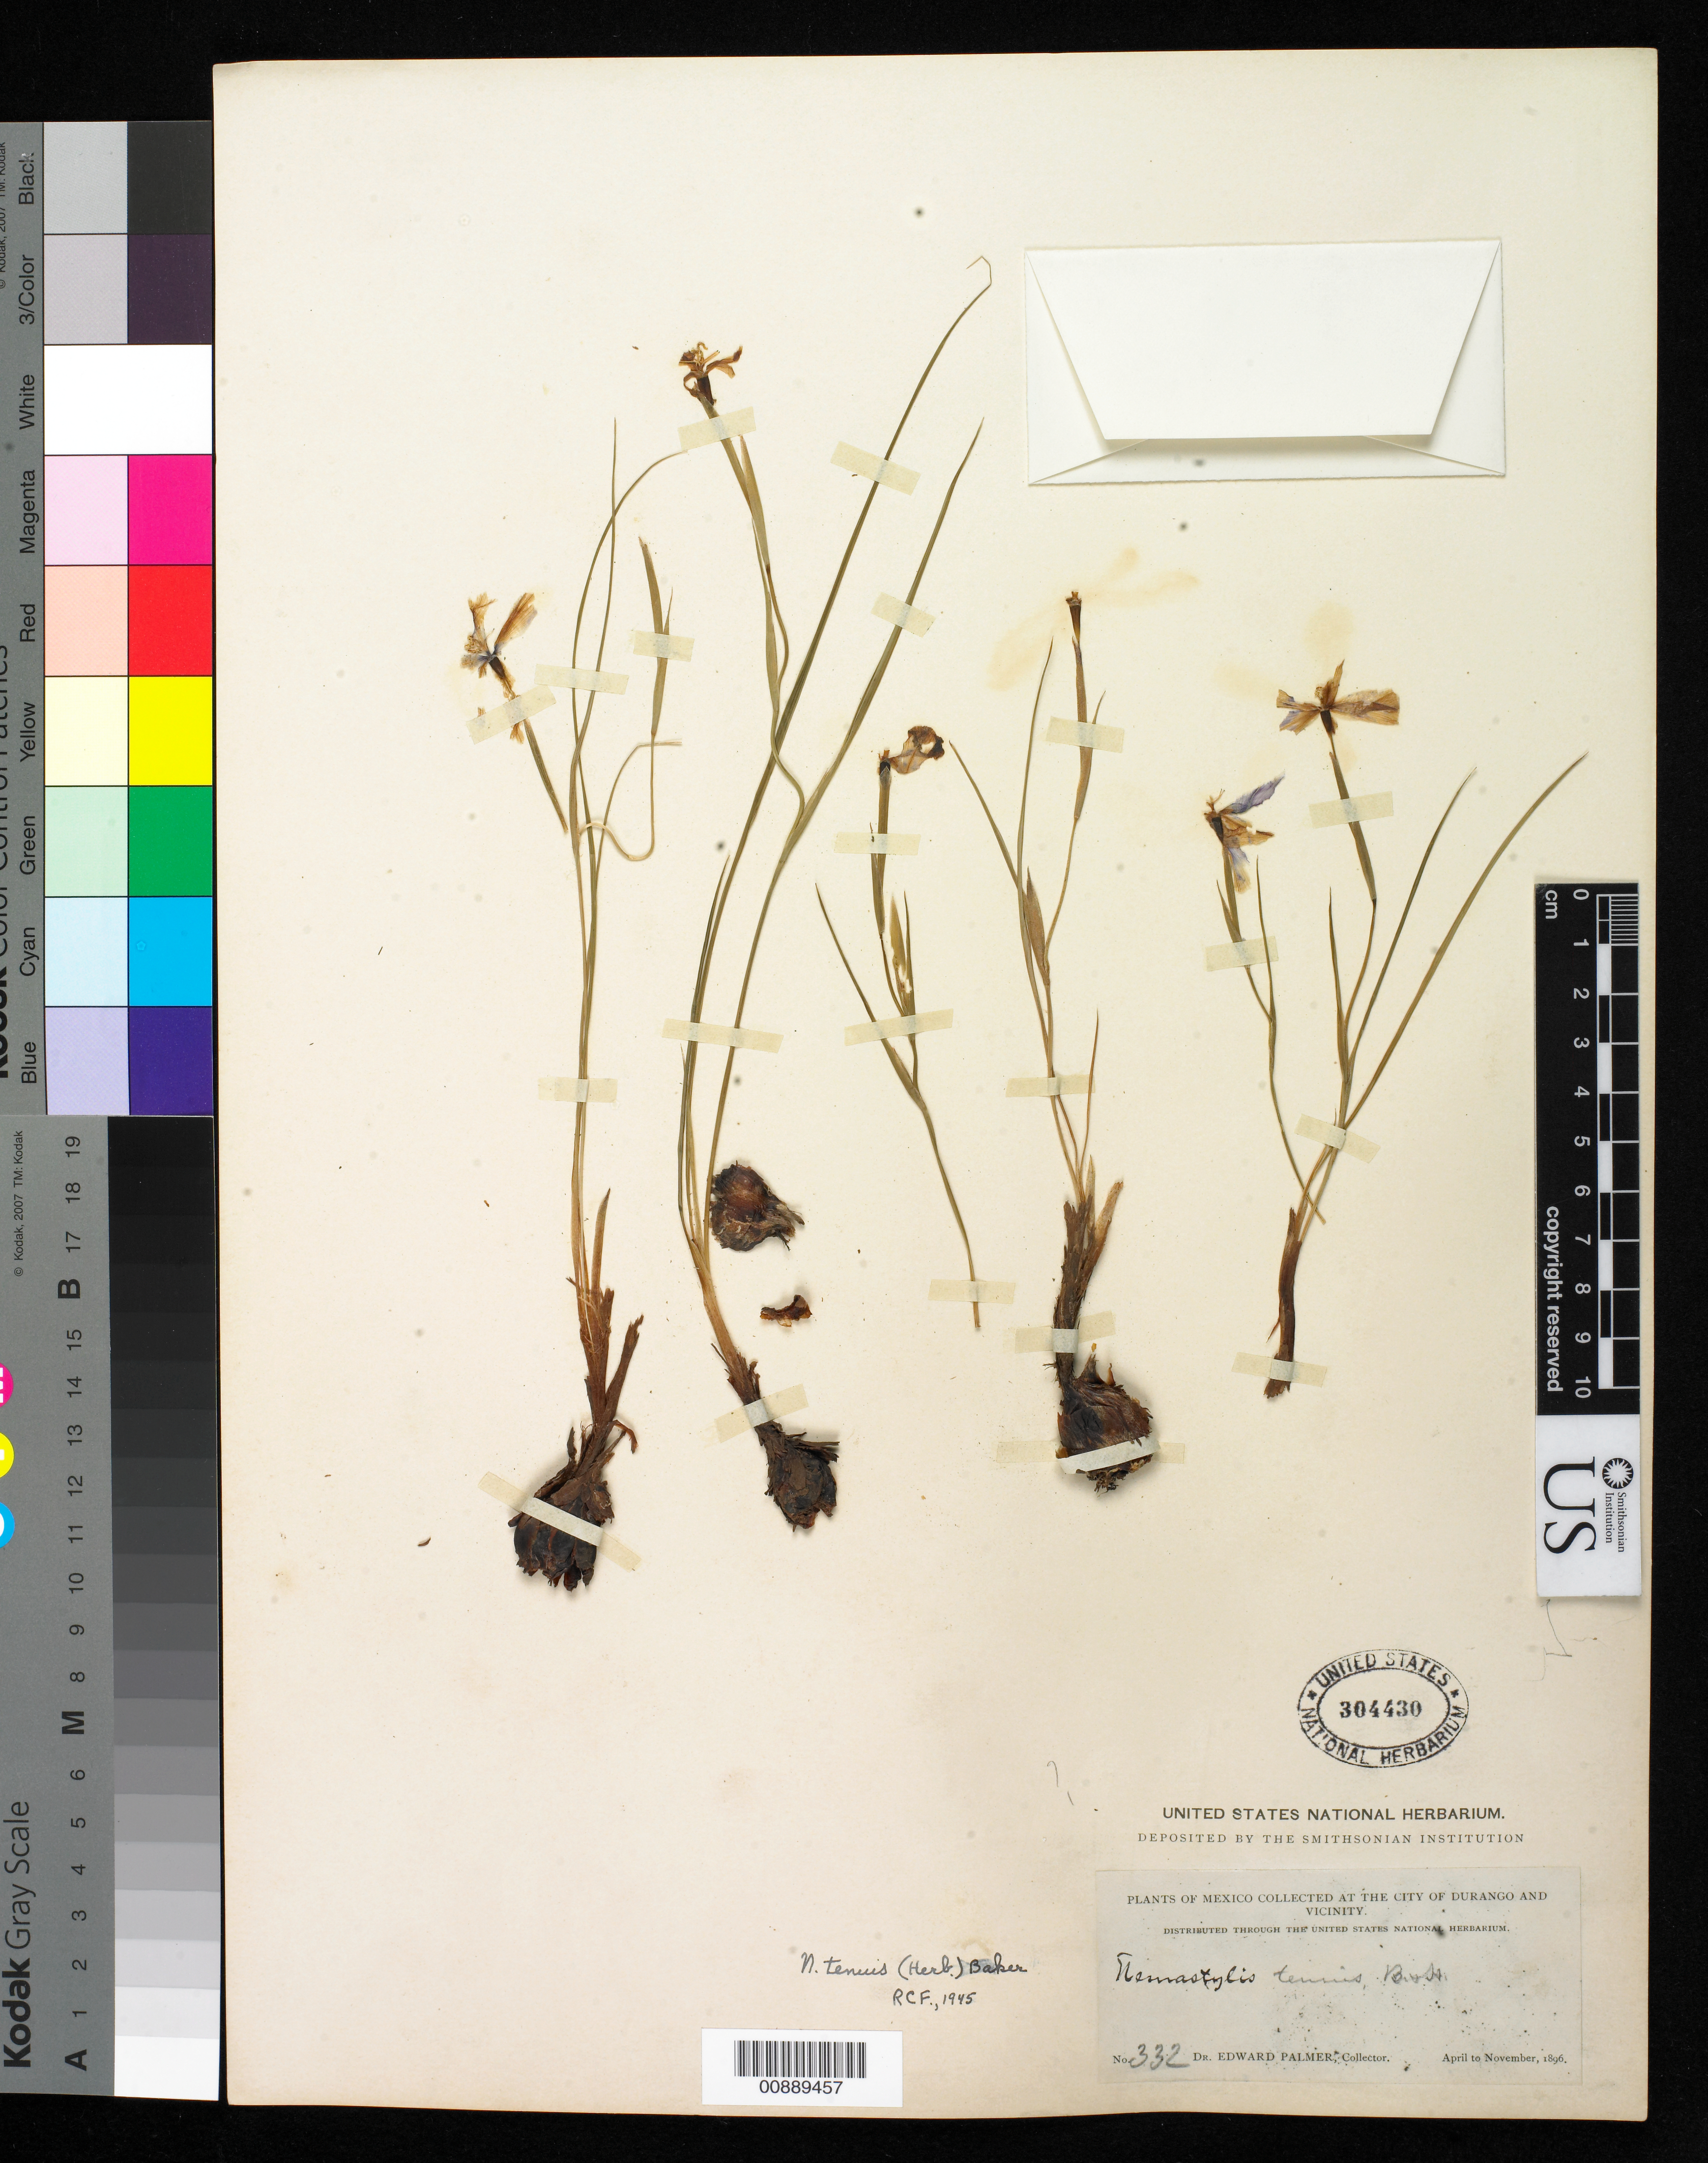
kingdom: Plantae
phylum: Tracheophyta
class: Liliopsida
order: Asparagales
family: Iridaceae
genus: Nemastylis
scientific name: Nemastylis tenuis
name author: (Herb.) S. Watson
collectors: E. Palmer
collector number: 332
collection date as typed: Apr 1896 to -- Nov 1896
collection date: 1896-04/1896-11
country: Mexico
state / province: Durango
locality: City of Durango and vicinity.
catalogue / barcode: US 304430